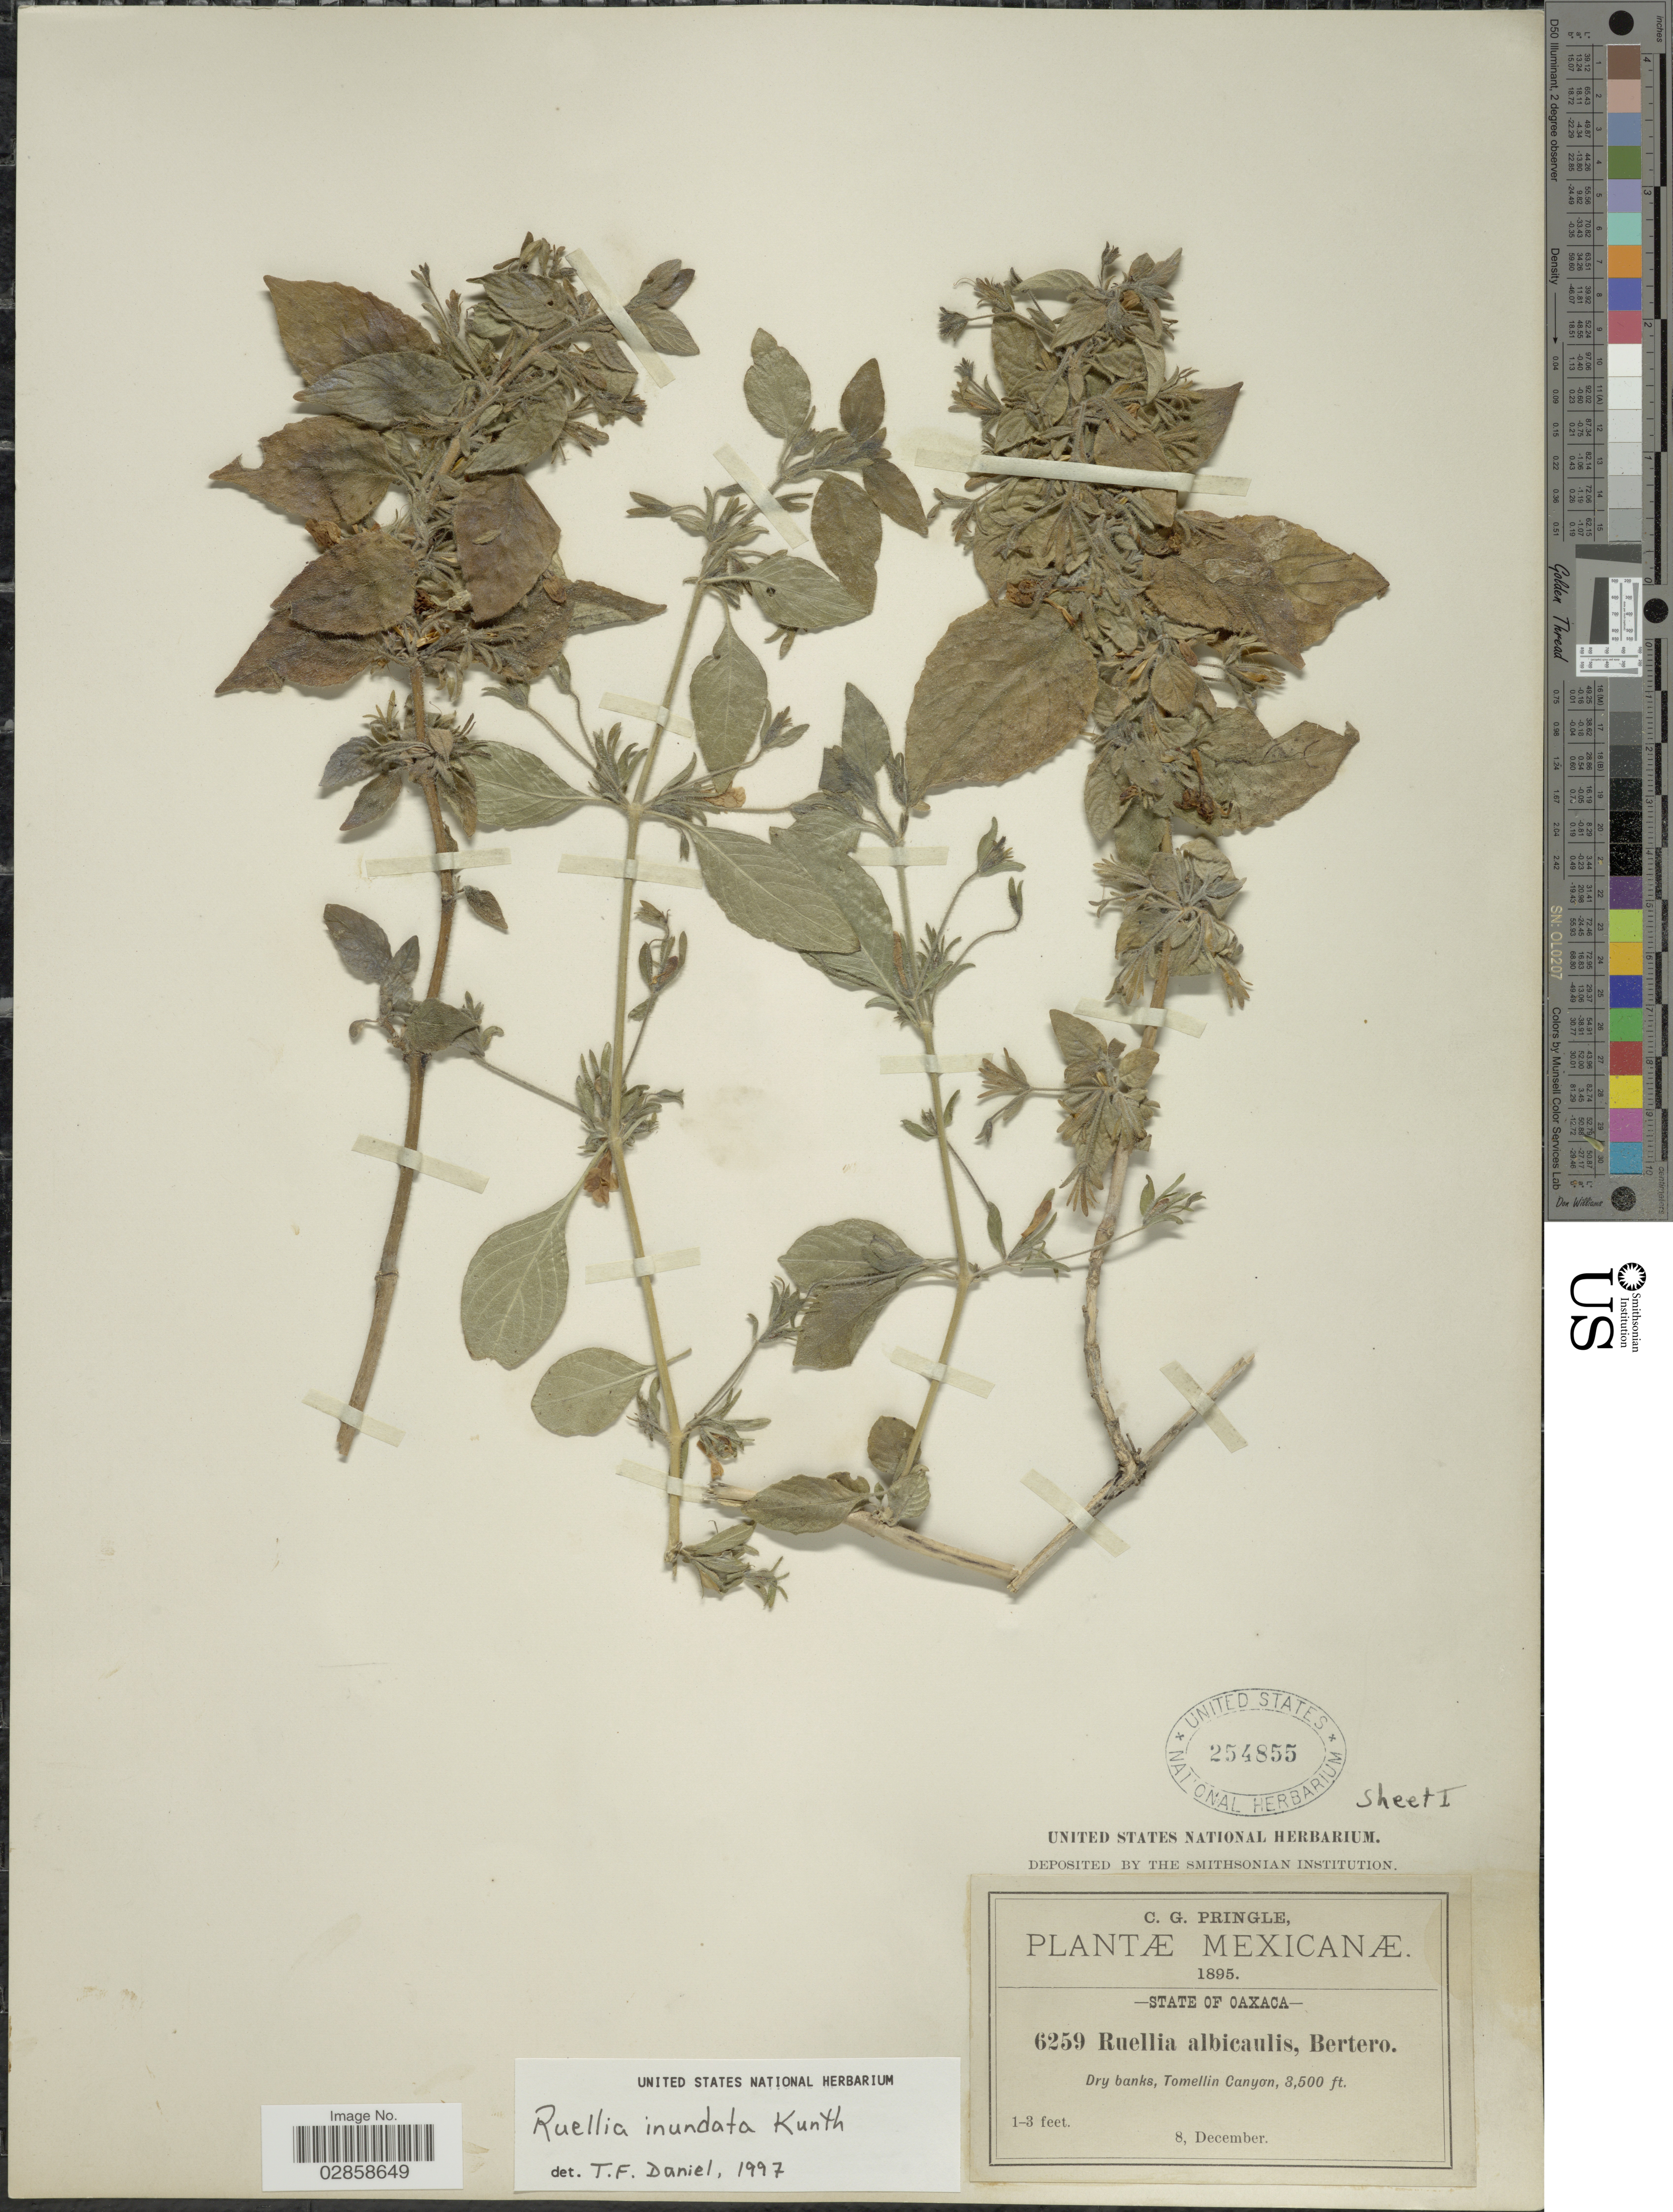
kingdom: Plantae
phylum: Tracheophyta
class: Magnoliopsida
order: Lamiales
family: Acanthaceae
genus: Ruellia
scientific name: Ruellia inundata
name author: Kunth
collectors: C. G. Pringle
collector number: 6259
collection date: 1895-12-08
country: Mexico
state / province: Oaxaca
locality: Dry banks, Tomellin Canyon.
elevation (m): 1067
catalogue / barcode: US 254855